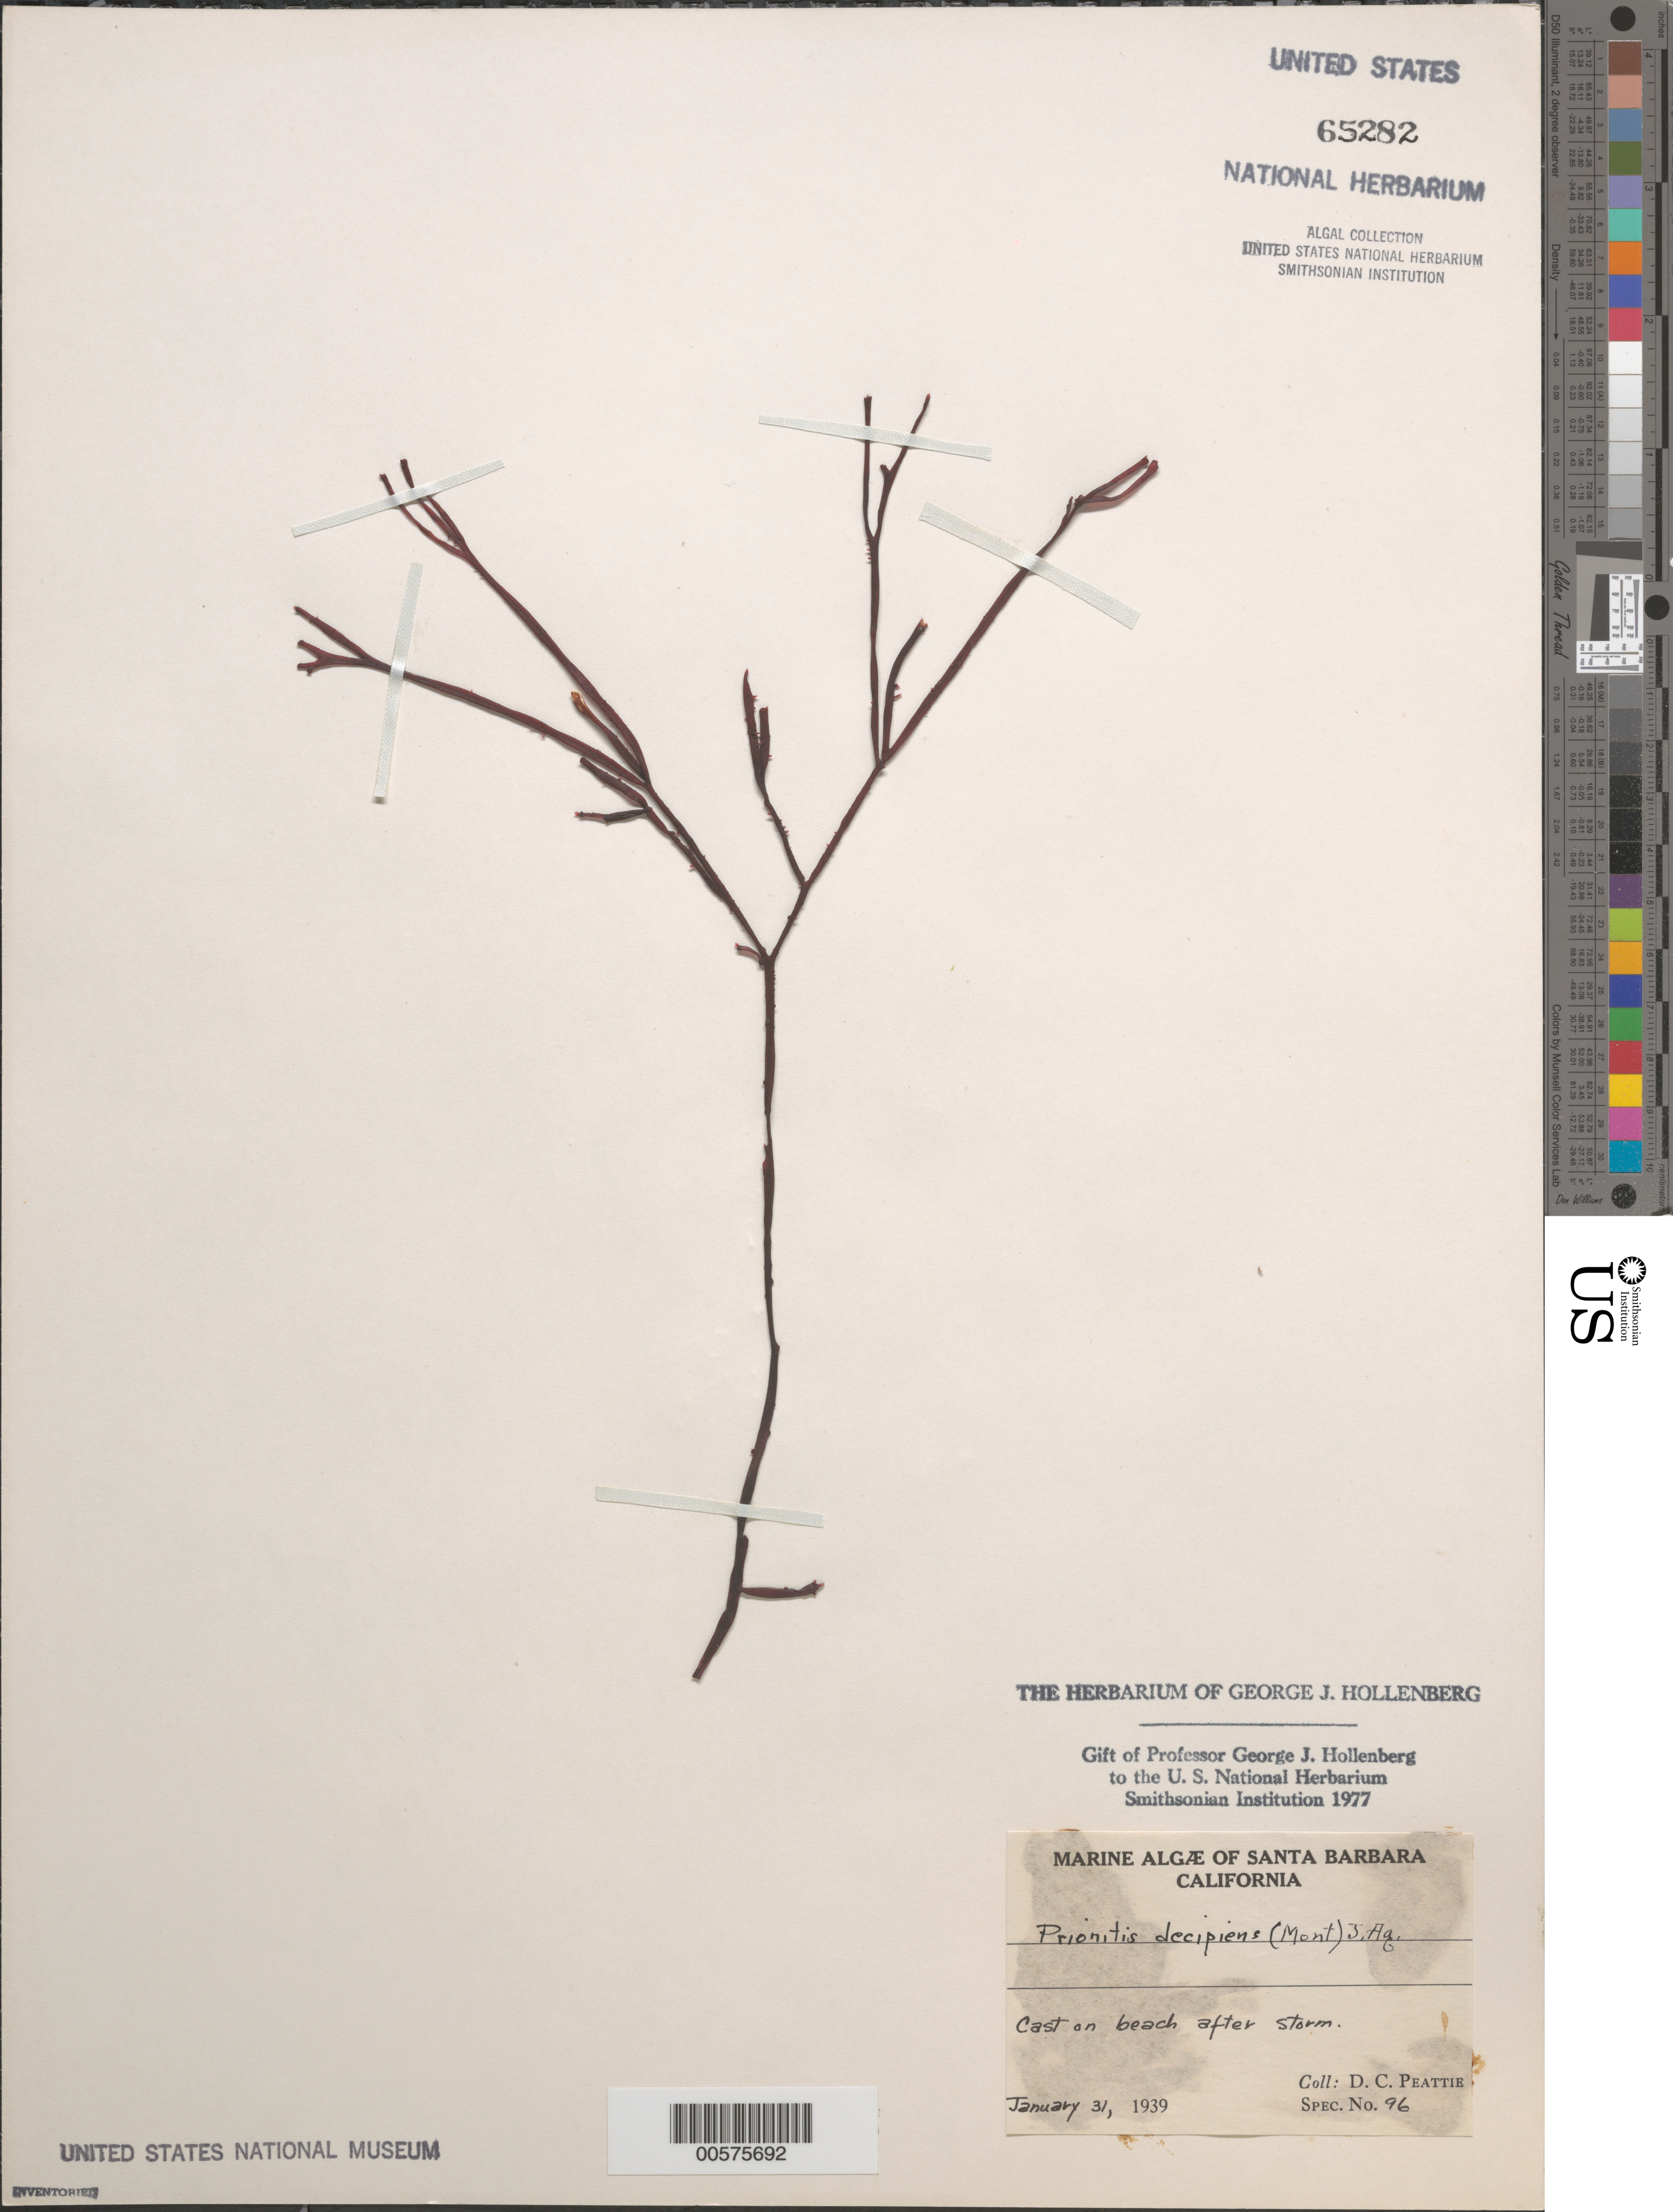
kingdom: Plantae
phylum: Rhodophyta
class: Florideophyceae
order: Halymeniales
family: Halymeniaceae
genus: Neorubra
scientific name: Neorubra decipiens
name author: (Montagne) M.S.Calderon et al.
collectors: D. Peattie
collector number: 96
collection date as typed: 31 Jan 1939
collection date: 1939-01-31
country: United States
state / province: California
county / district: Santa Barbara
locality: Santa Barbara Beach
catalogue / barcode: US 65282